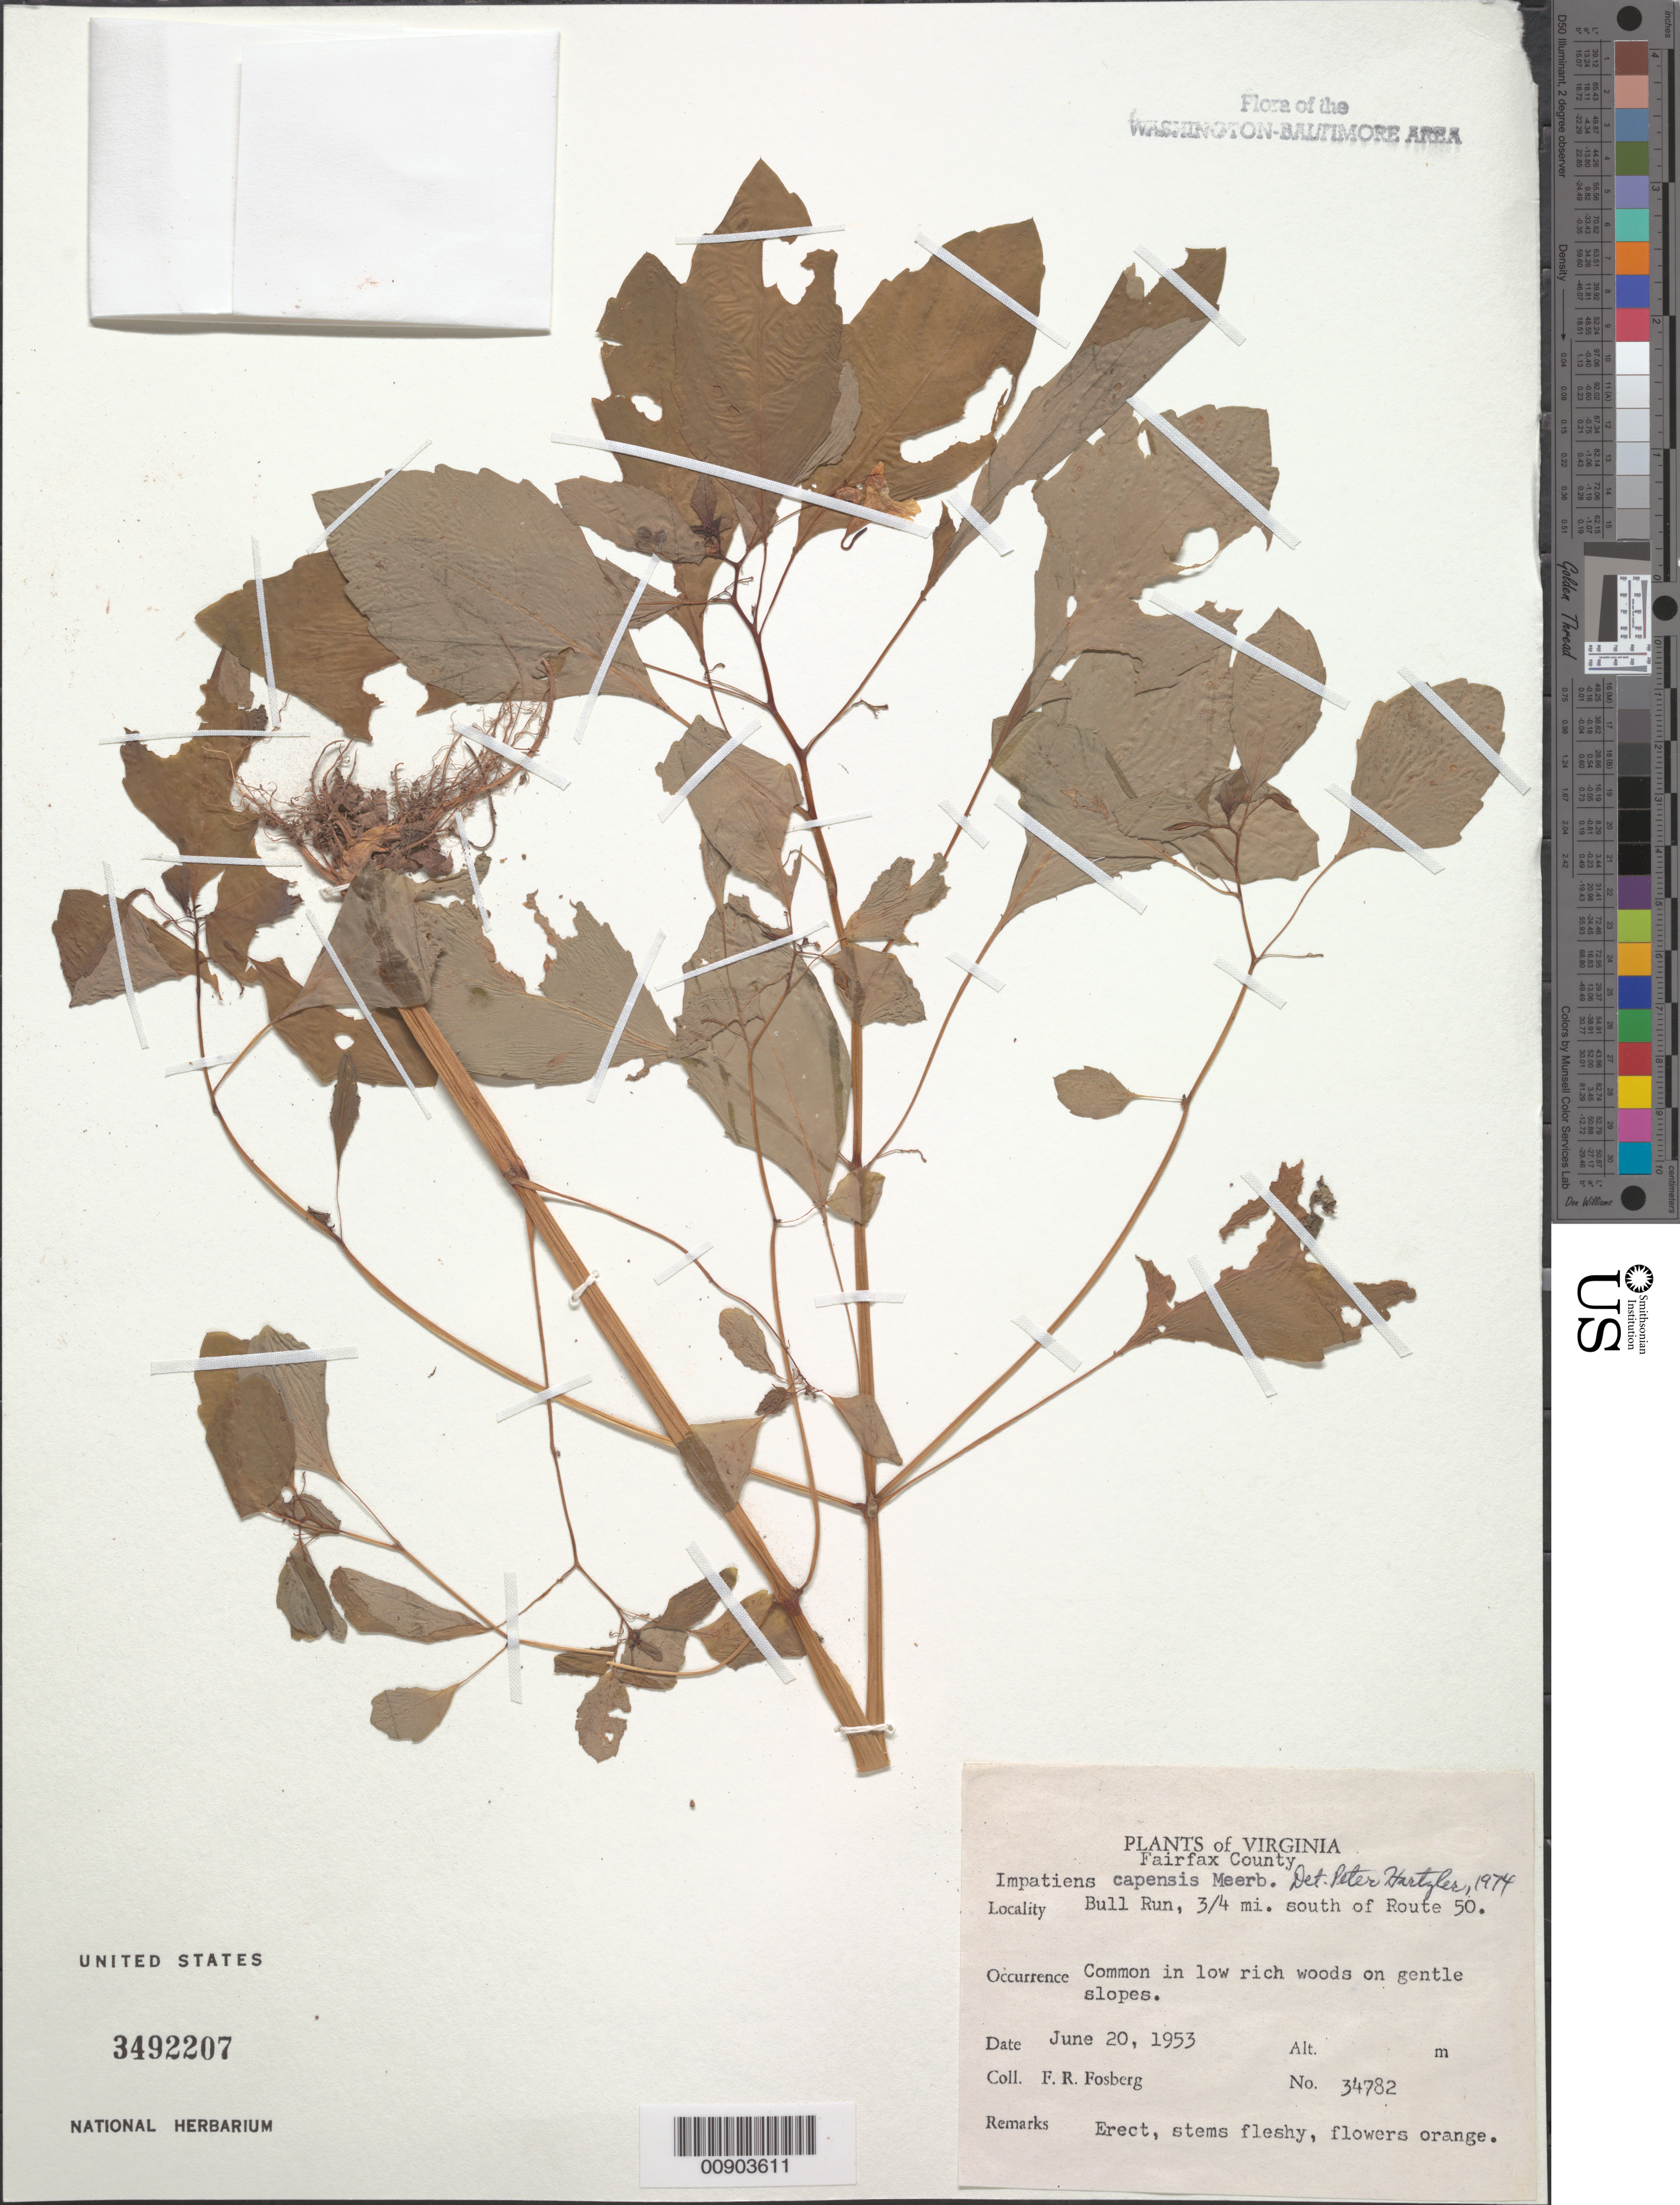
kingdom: Plantae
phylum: Tracheophyta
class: Magnoliopsida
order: Ericales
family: Balsaminaceae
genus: Impatiens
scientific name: Impatiens capensis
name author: Meerb.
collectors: F. R. Fosberg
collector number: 34782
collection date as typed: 20 Jun 1953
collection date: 1953-06-20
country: United States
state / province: Virginia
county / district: Fairfax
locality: Bull Run, 3/4 mi. S of Rt. 50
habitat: Common in rich low woods on gentle slopes.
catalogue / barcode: US 3492207